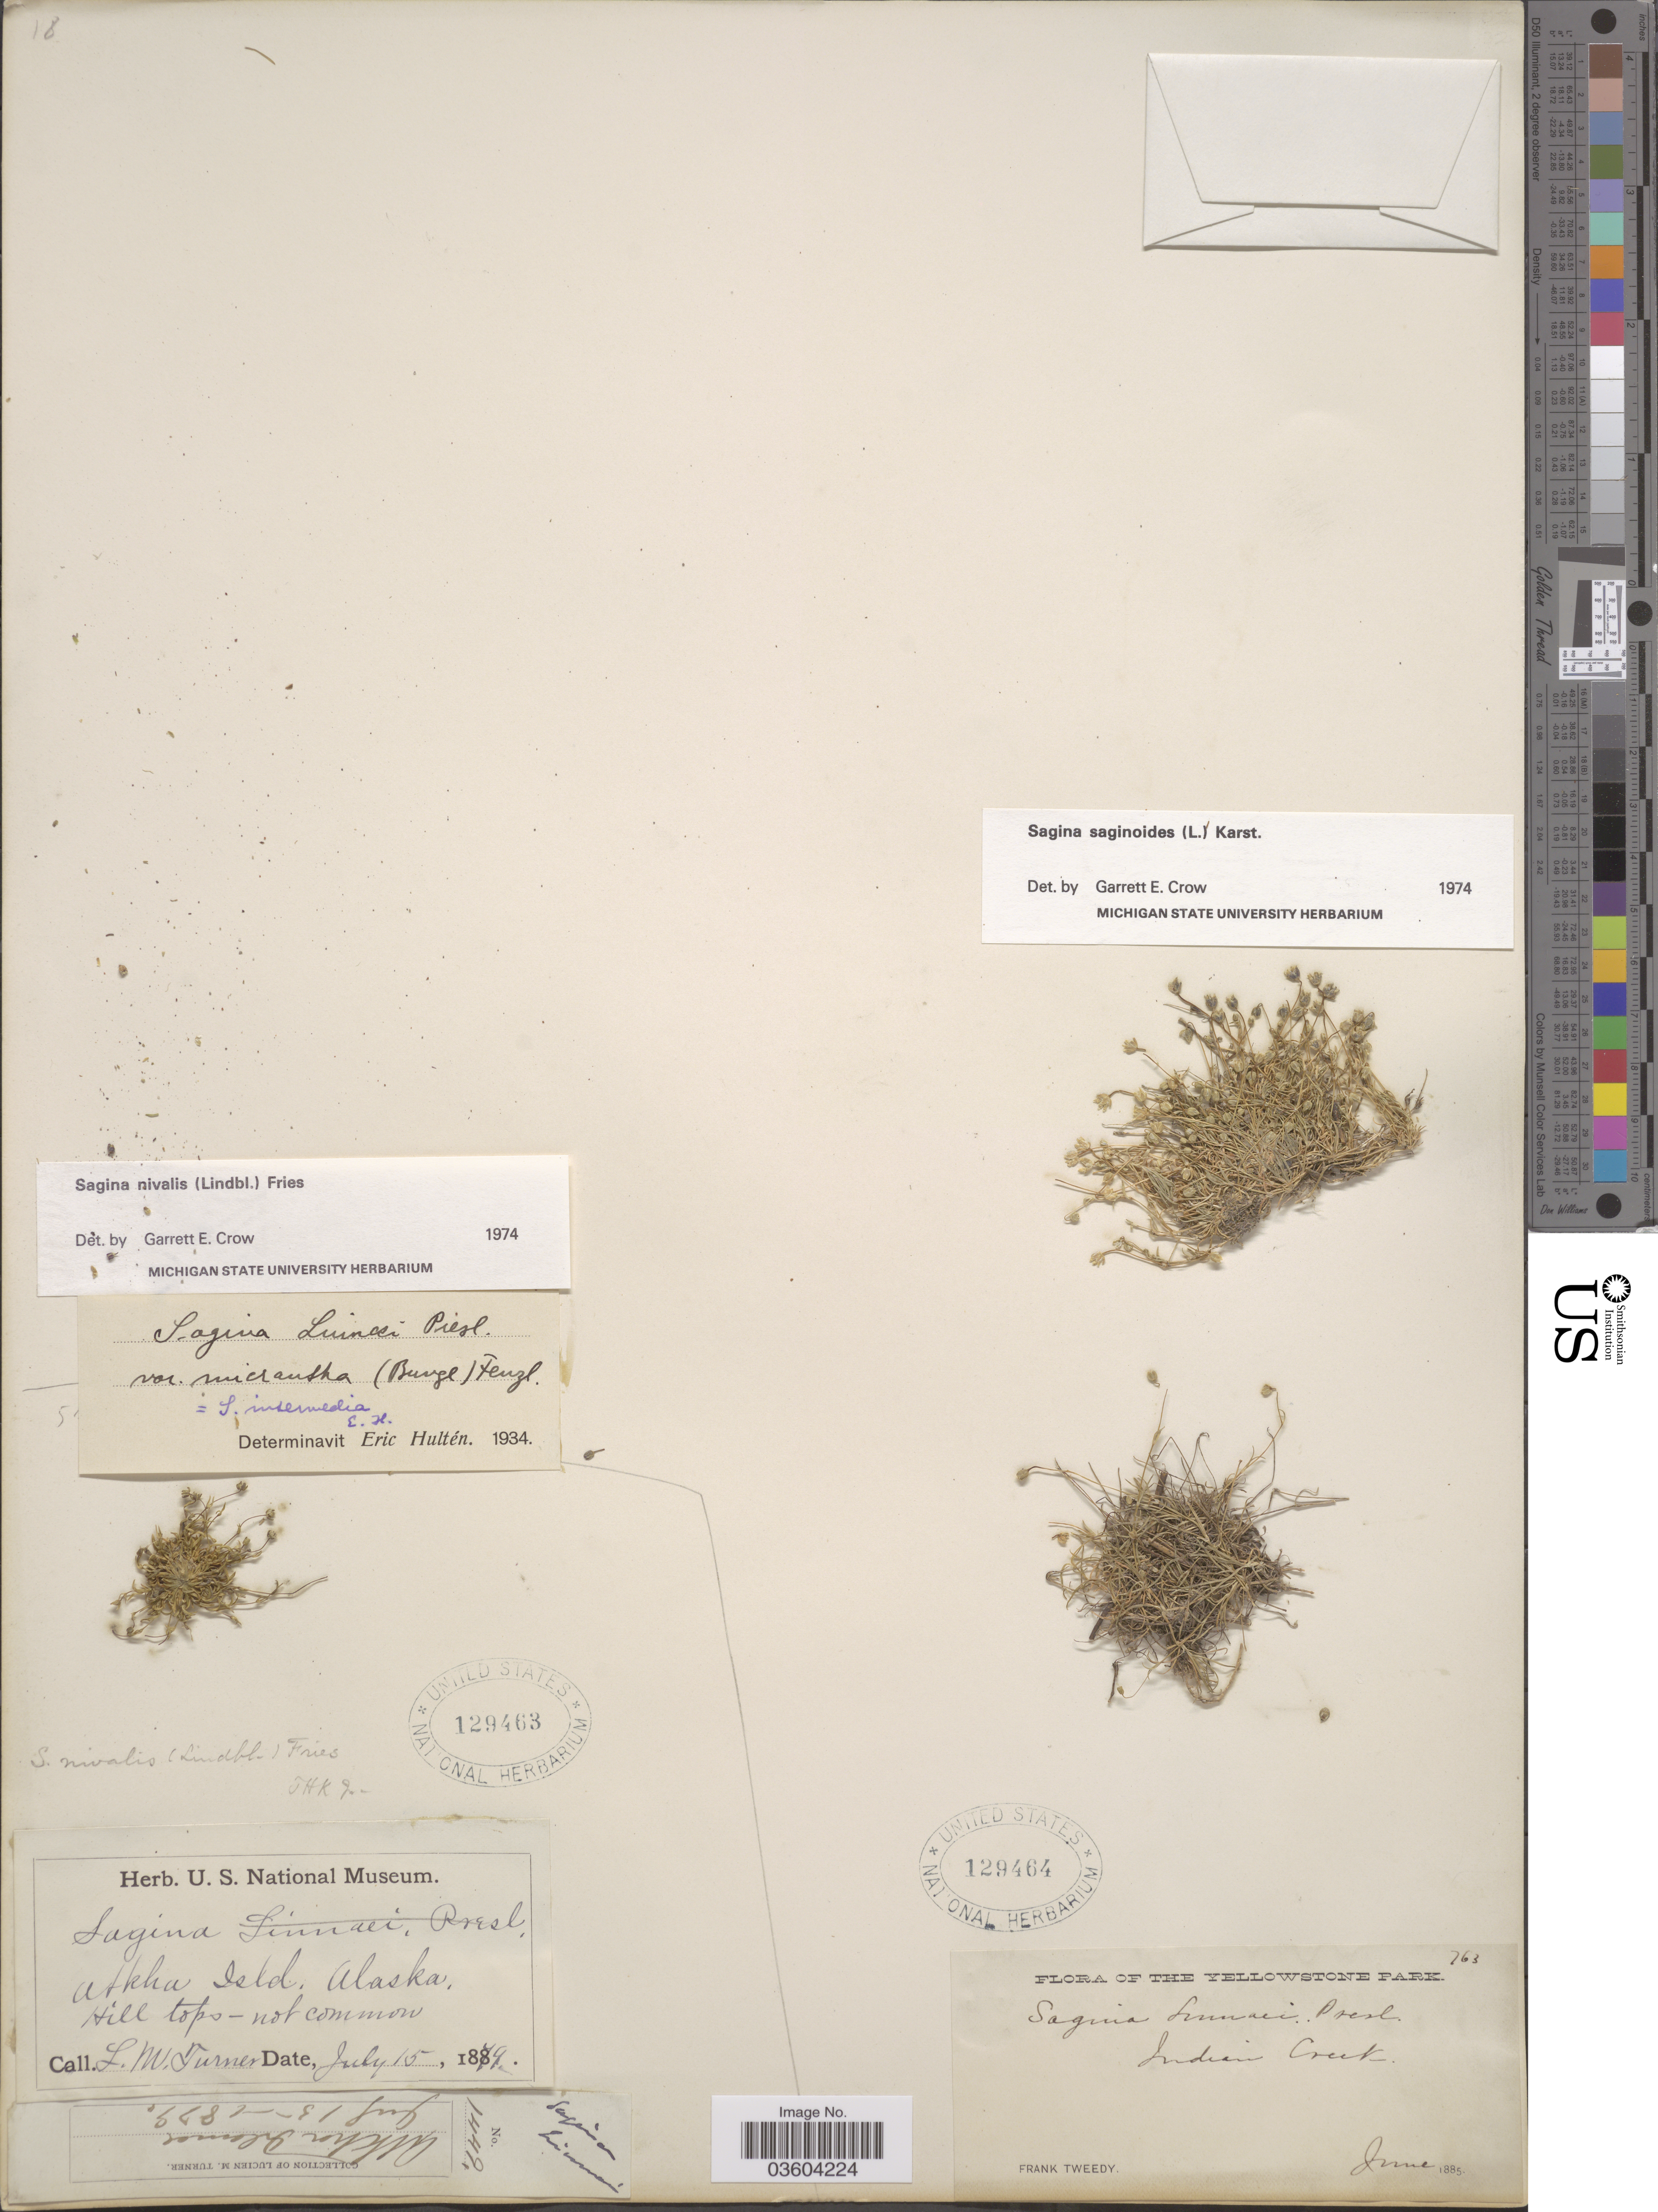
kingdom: Plantae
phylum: Tracheophyta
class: Magnoliopsida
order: Caryophyllales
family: Caryophyllaceae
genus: Sagina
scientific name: Sagina nivalis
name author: (Lindblom) Fr.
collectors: F. Tweedy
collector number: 763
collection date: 1885-06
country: United States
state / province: Wyoming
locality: The Yellowstone Park. Indian Creek.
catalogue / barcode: US 129464-2